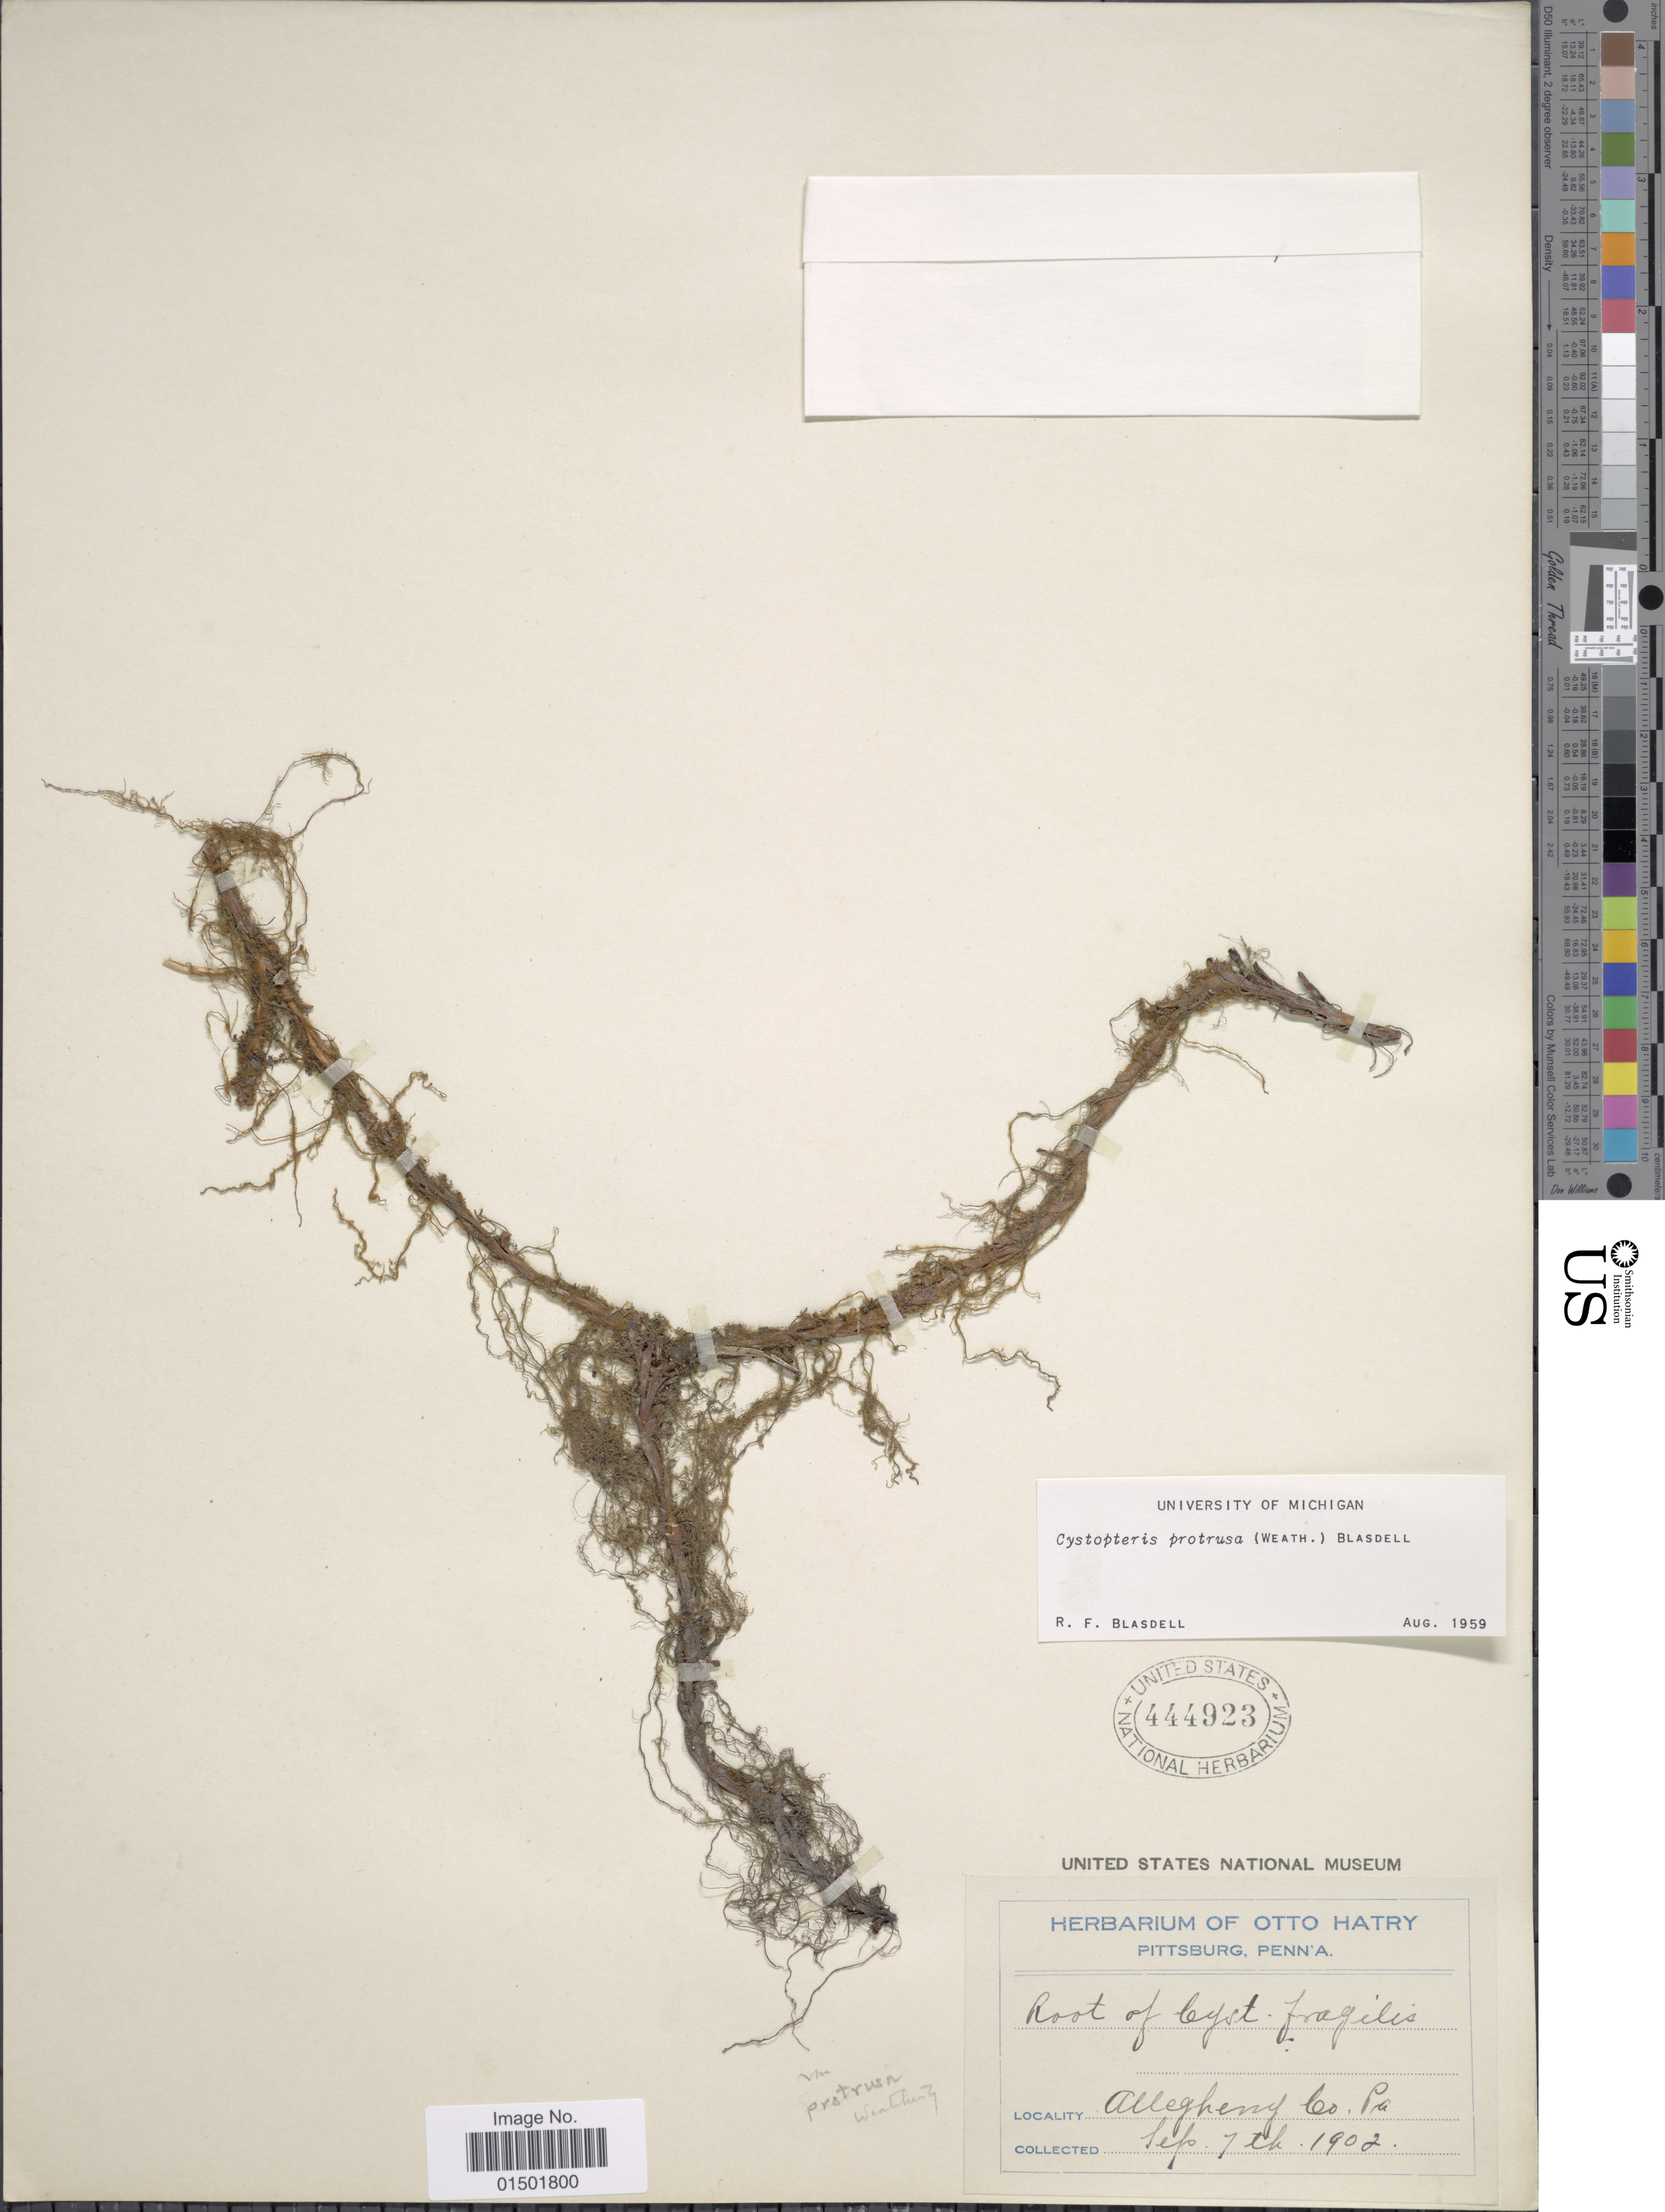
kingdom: Plantae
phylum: Tracheophyta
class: Polypodiopsida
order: Polypodiales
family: Cystopteridaceae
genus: Cystopteris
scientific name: Cystopteris protrusa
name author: (Weath.) Blasdell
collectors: ex herb. Otto Hatry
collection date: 1902-09-07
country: United States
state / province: Pennsylvania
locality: Allegheny Co. Pa.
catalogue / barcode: US 444923